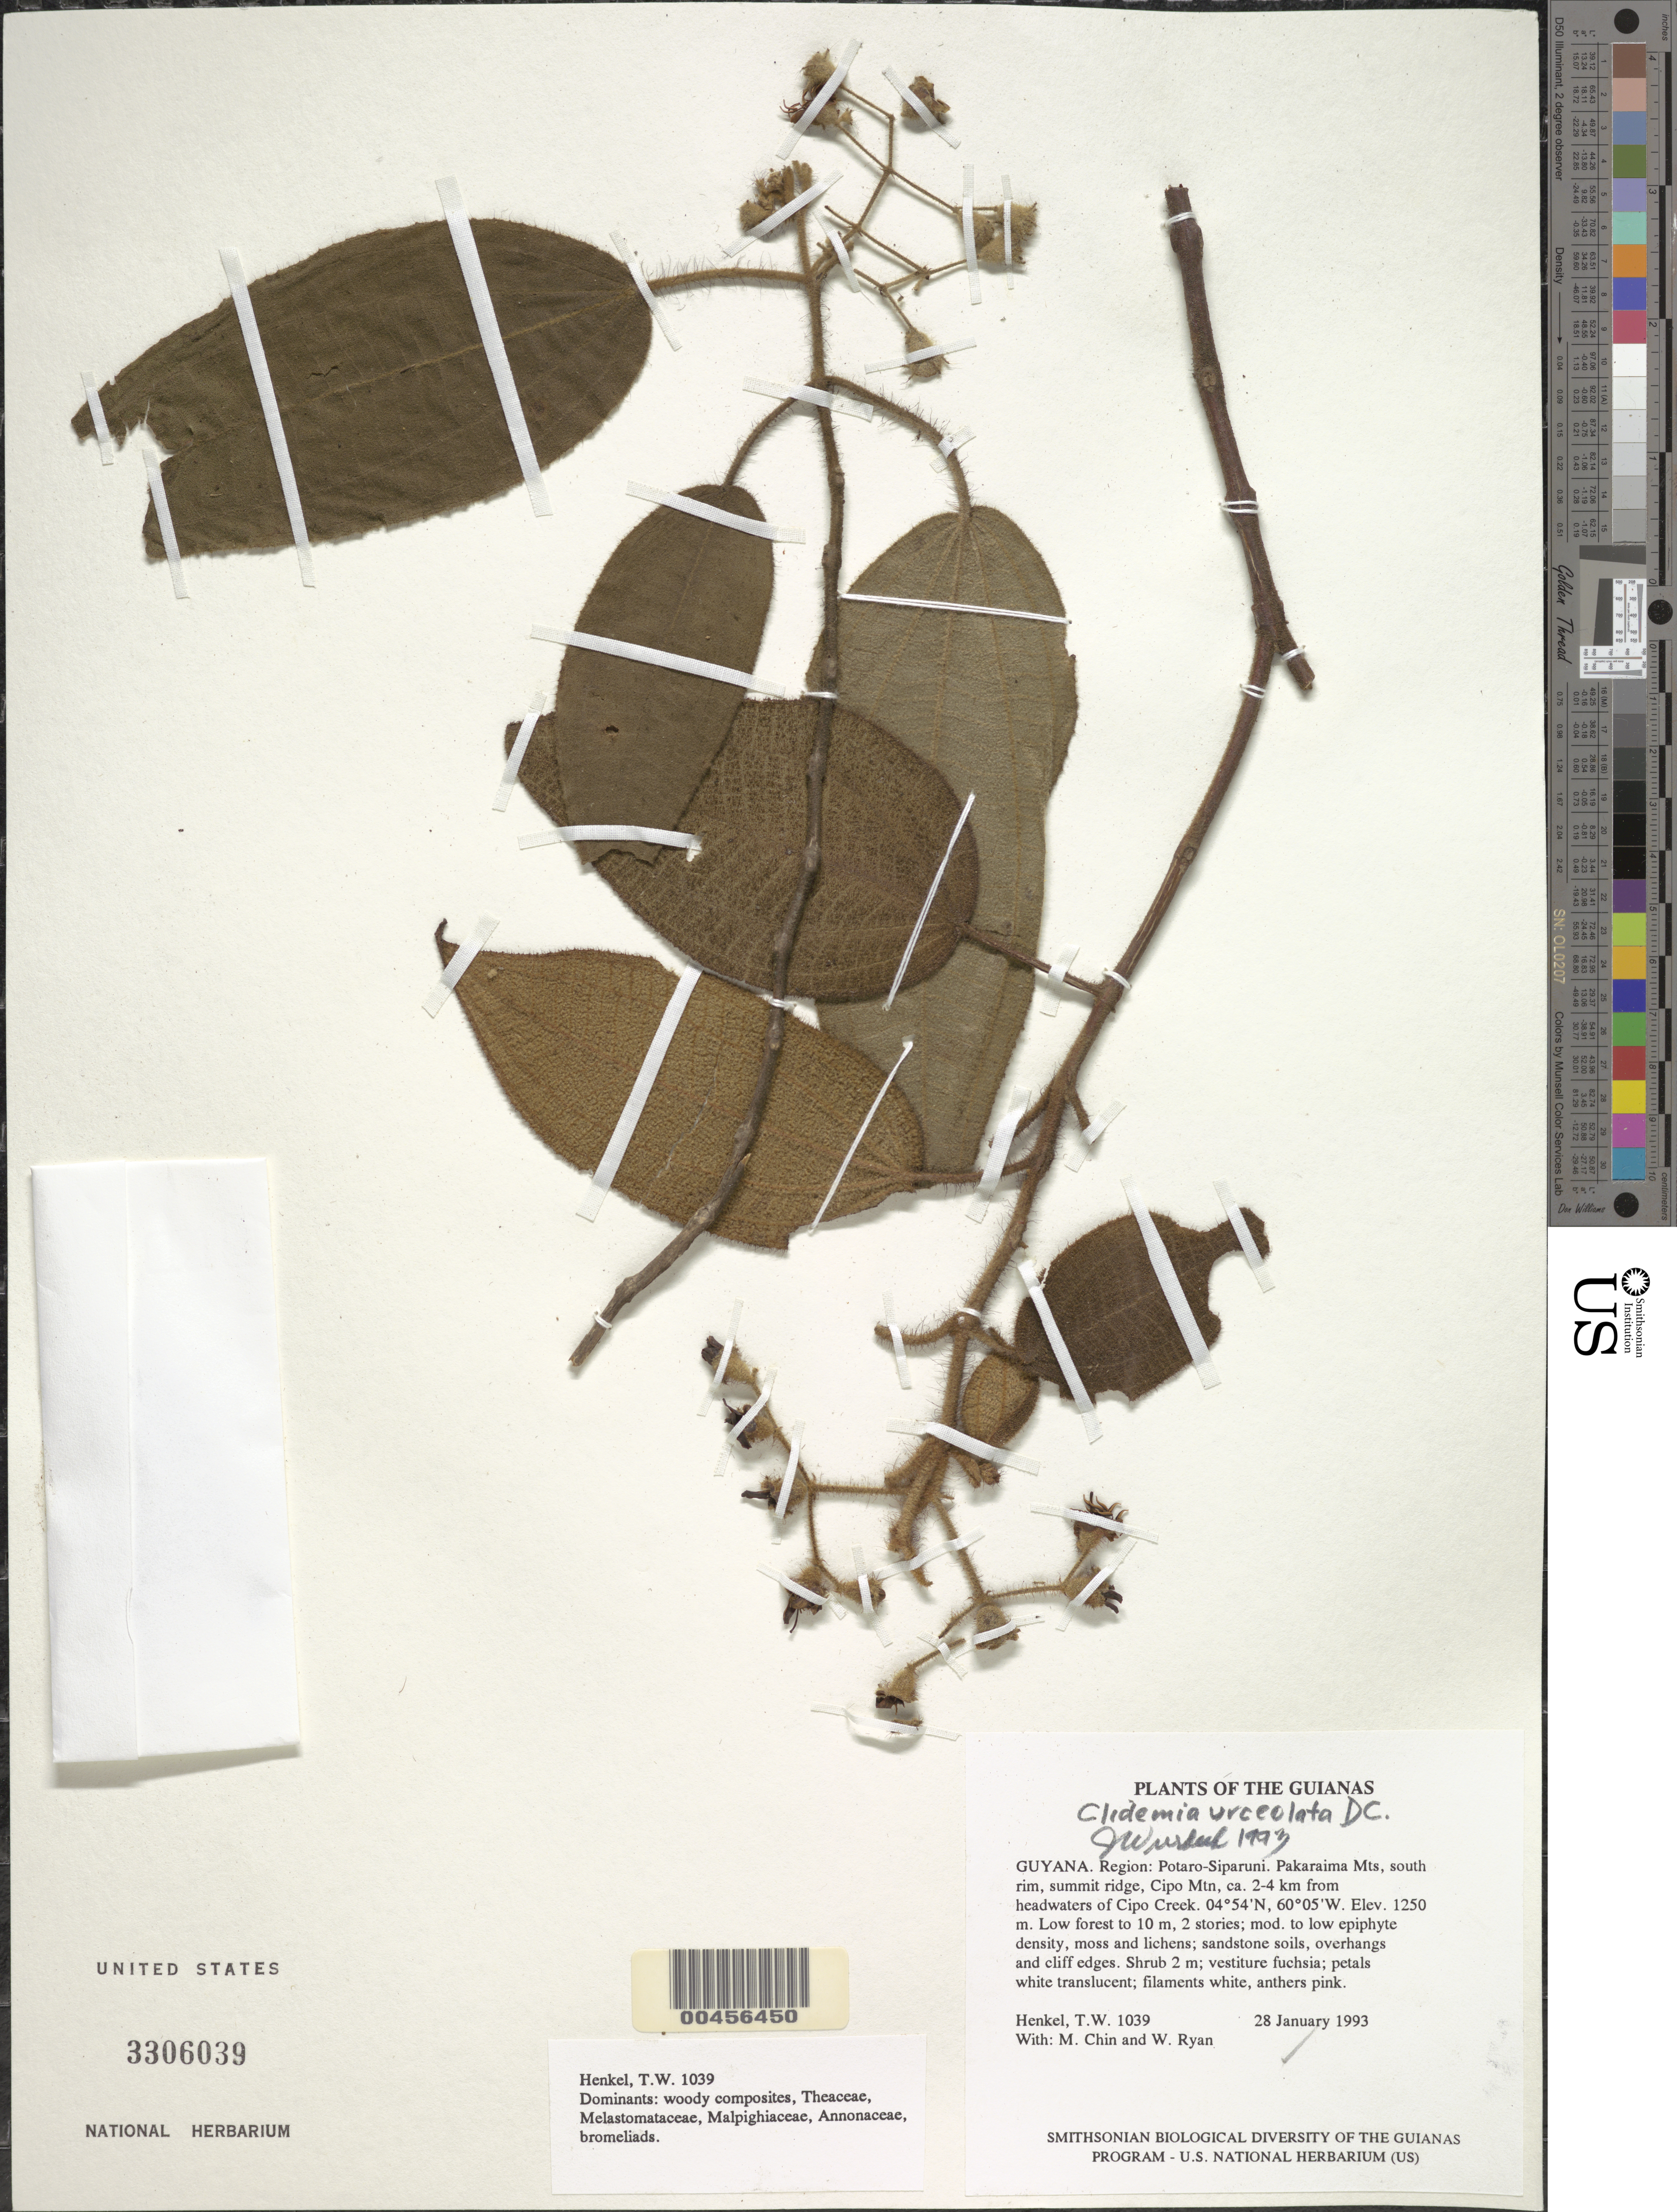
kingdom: Plantae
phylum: Tracheophyta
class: Magnoliopsida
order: Myrtales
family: Melastomataceae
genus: Clidemia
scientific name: Clidemia urceolata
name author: DC.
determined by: Wurdack, John J., (US), US (UNITED STATES)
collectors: T. Henkel, M. Chin & W. Ryan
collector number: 1039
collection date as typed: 28 January 1993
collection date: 1993-01-28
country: Guyana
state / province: Potaro-Siparuni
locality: Pakaraima Mts, S rim, summit ridge, Cipo Mt, ±2-4 km from headwaters of Cipo Creek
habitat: Low forest to 10 m, 2 stories; sandstone soils, overhangs and cliff edges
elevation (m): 1250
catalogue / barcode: US 3306039